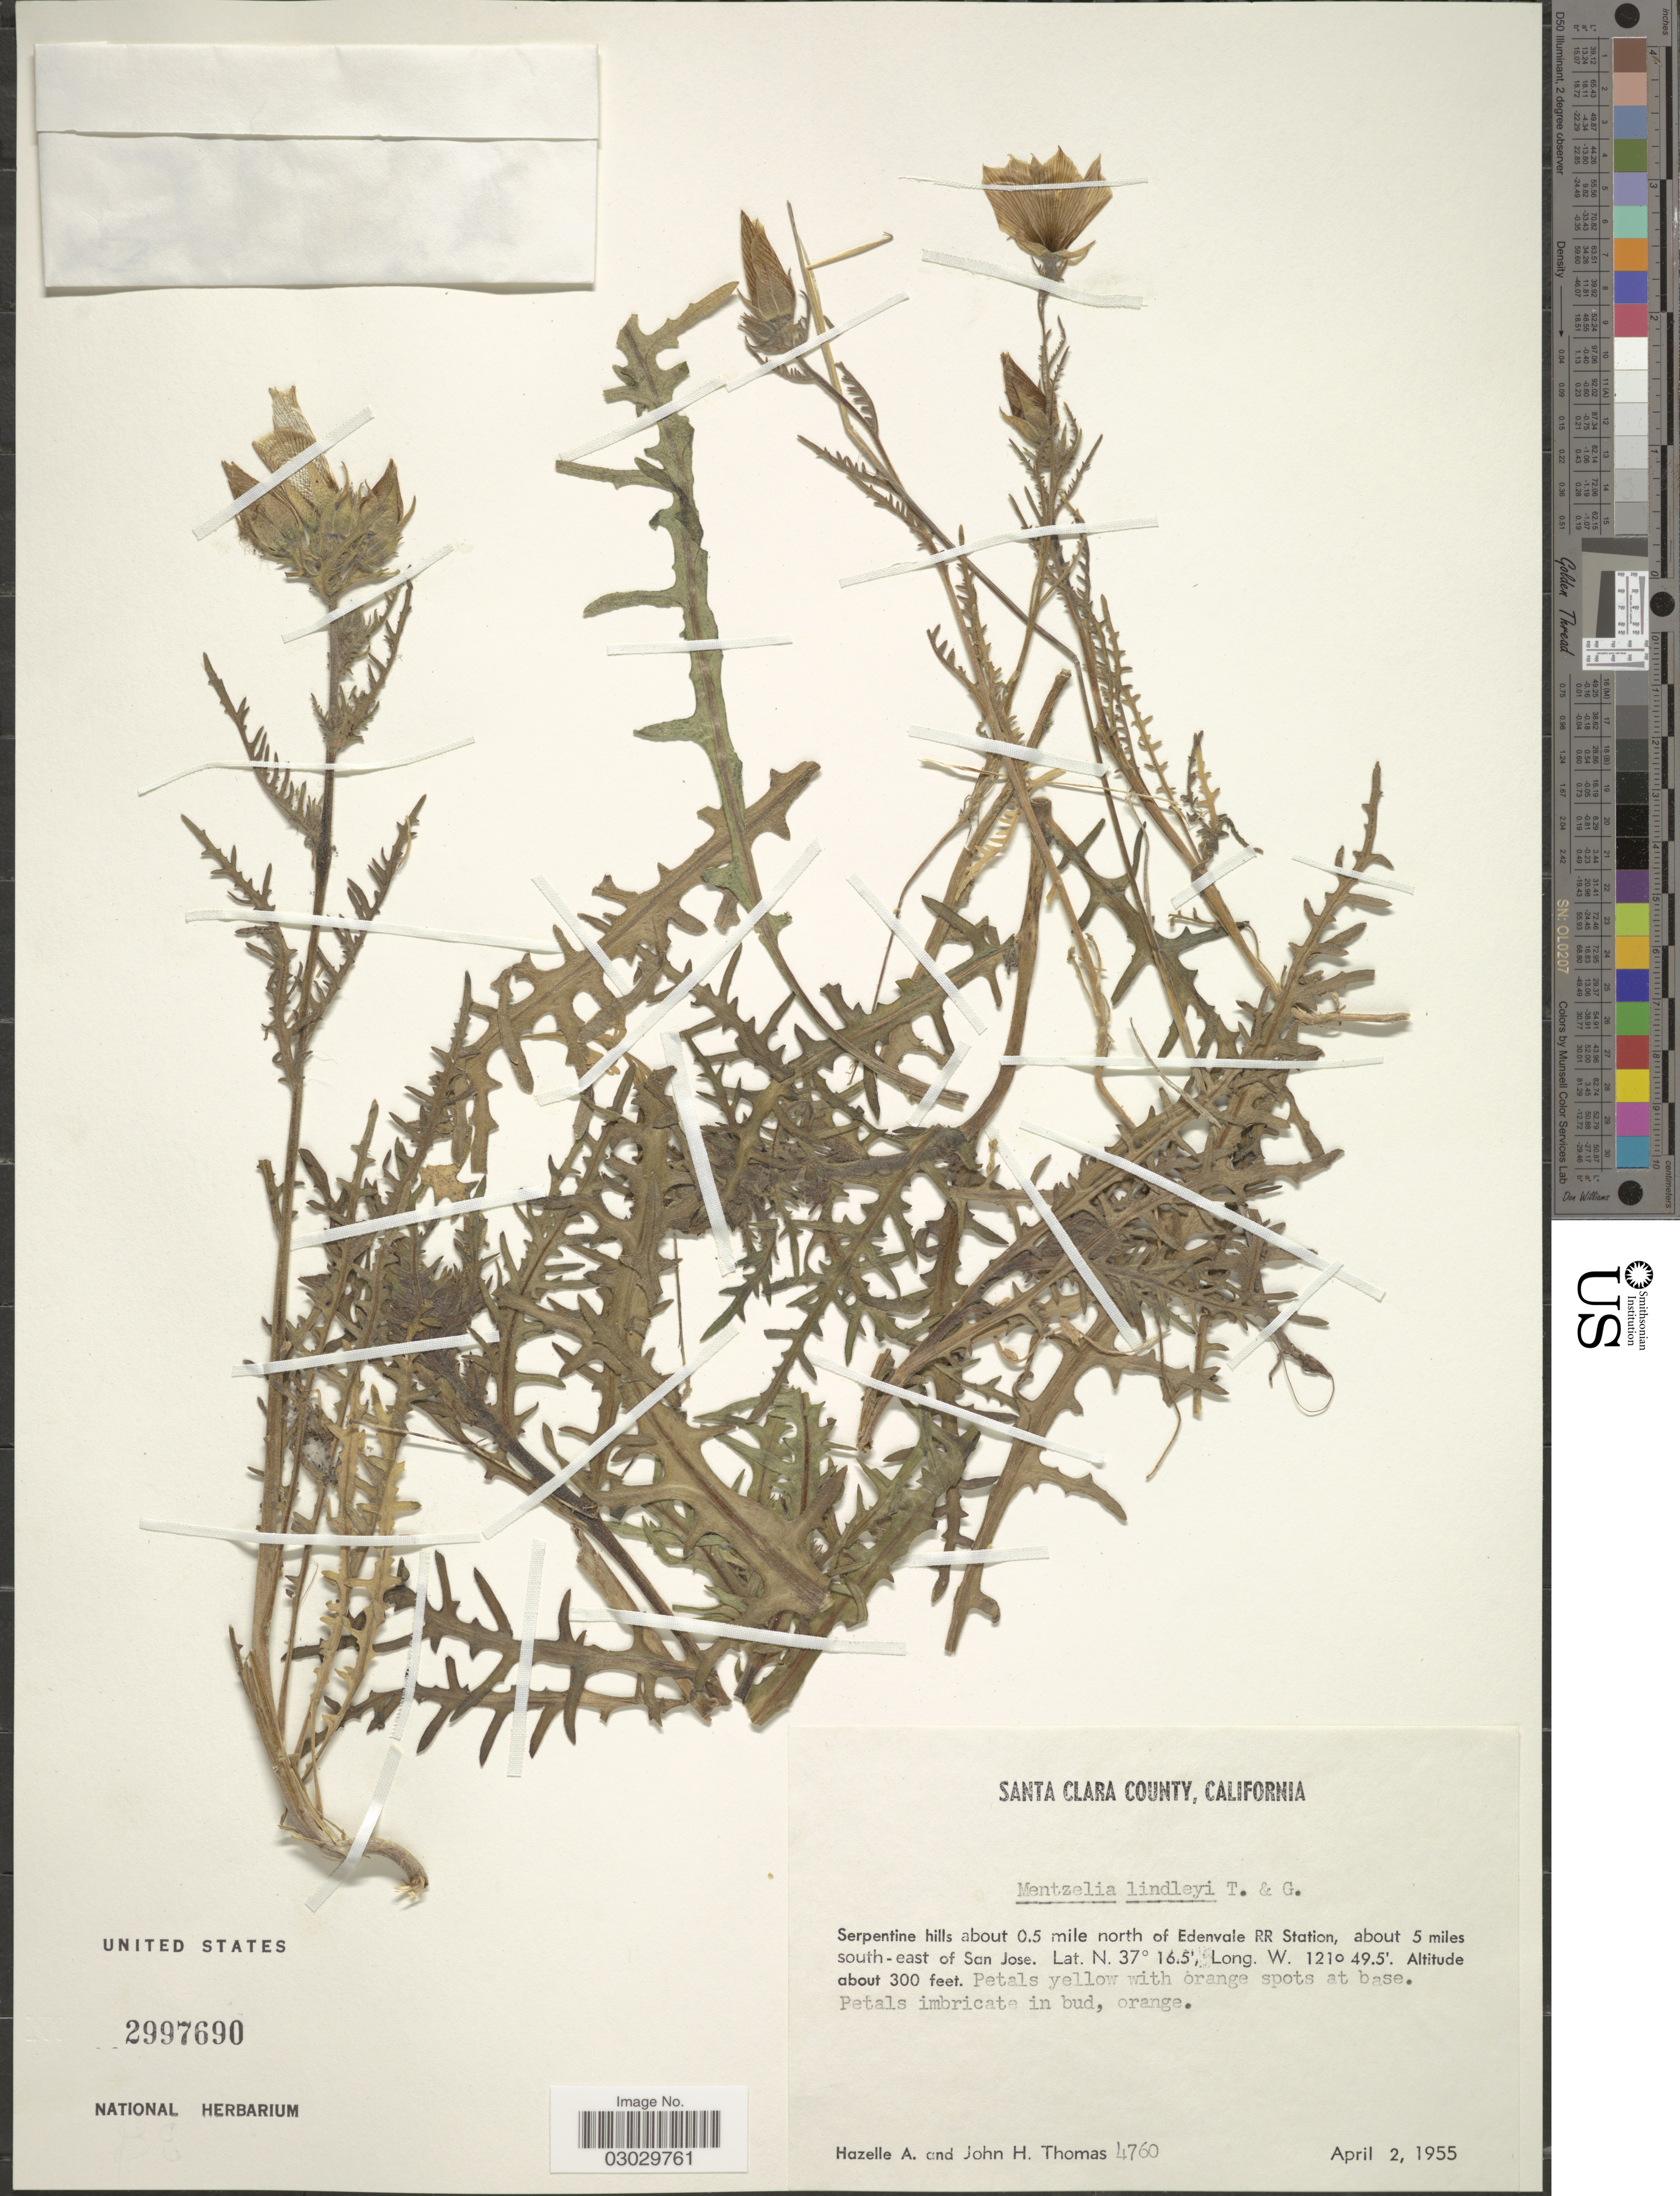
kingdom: Plantae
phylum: Tracheophyta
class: Magnoliopsida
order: Cornales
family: Loasaceae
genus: Mentzelia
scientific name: Mentzelia lindleyi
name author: Torr. & A. Gray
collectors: H. Thomas & J. H. Thomas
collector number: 4760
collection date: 1955-04-02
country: United States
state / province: California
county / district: Santa Clara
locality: Santa Clara County. Serpentine hills about 0.5 mile north of Edenvale RR Station, about 5 miles south - east of San Jose.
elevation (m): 91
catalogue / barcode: US 2997690